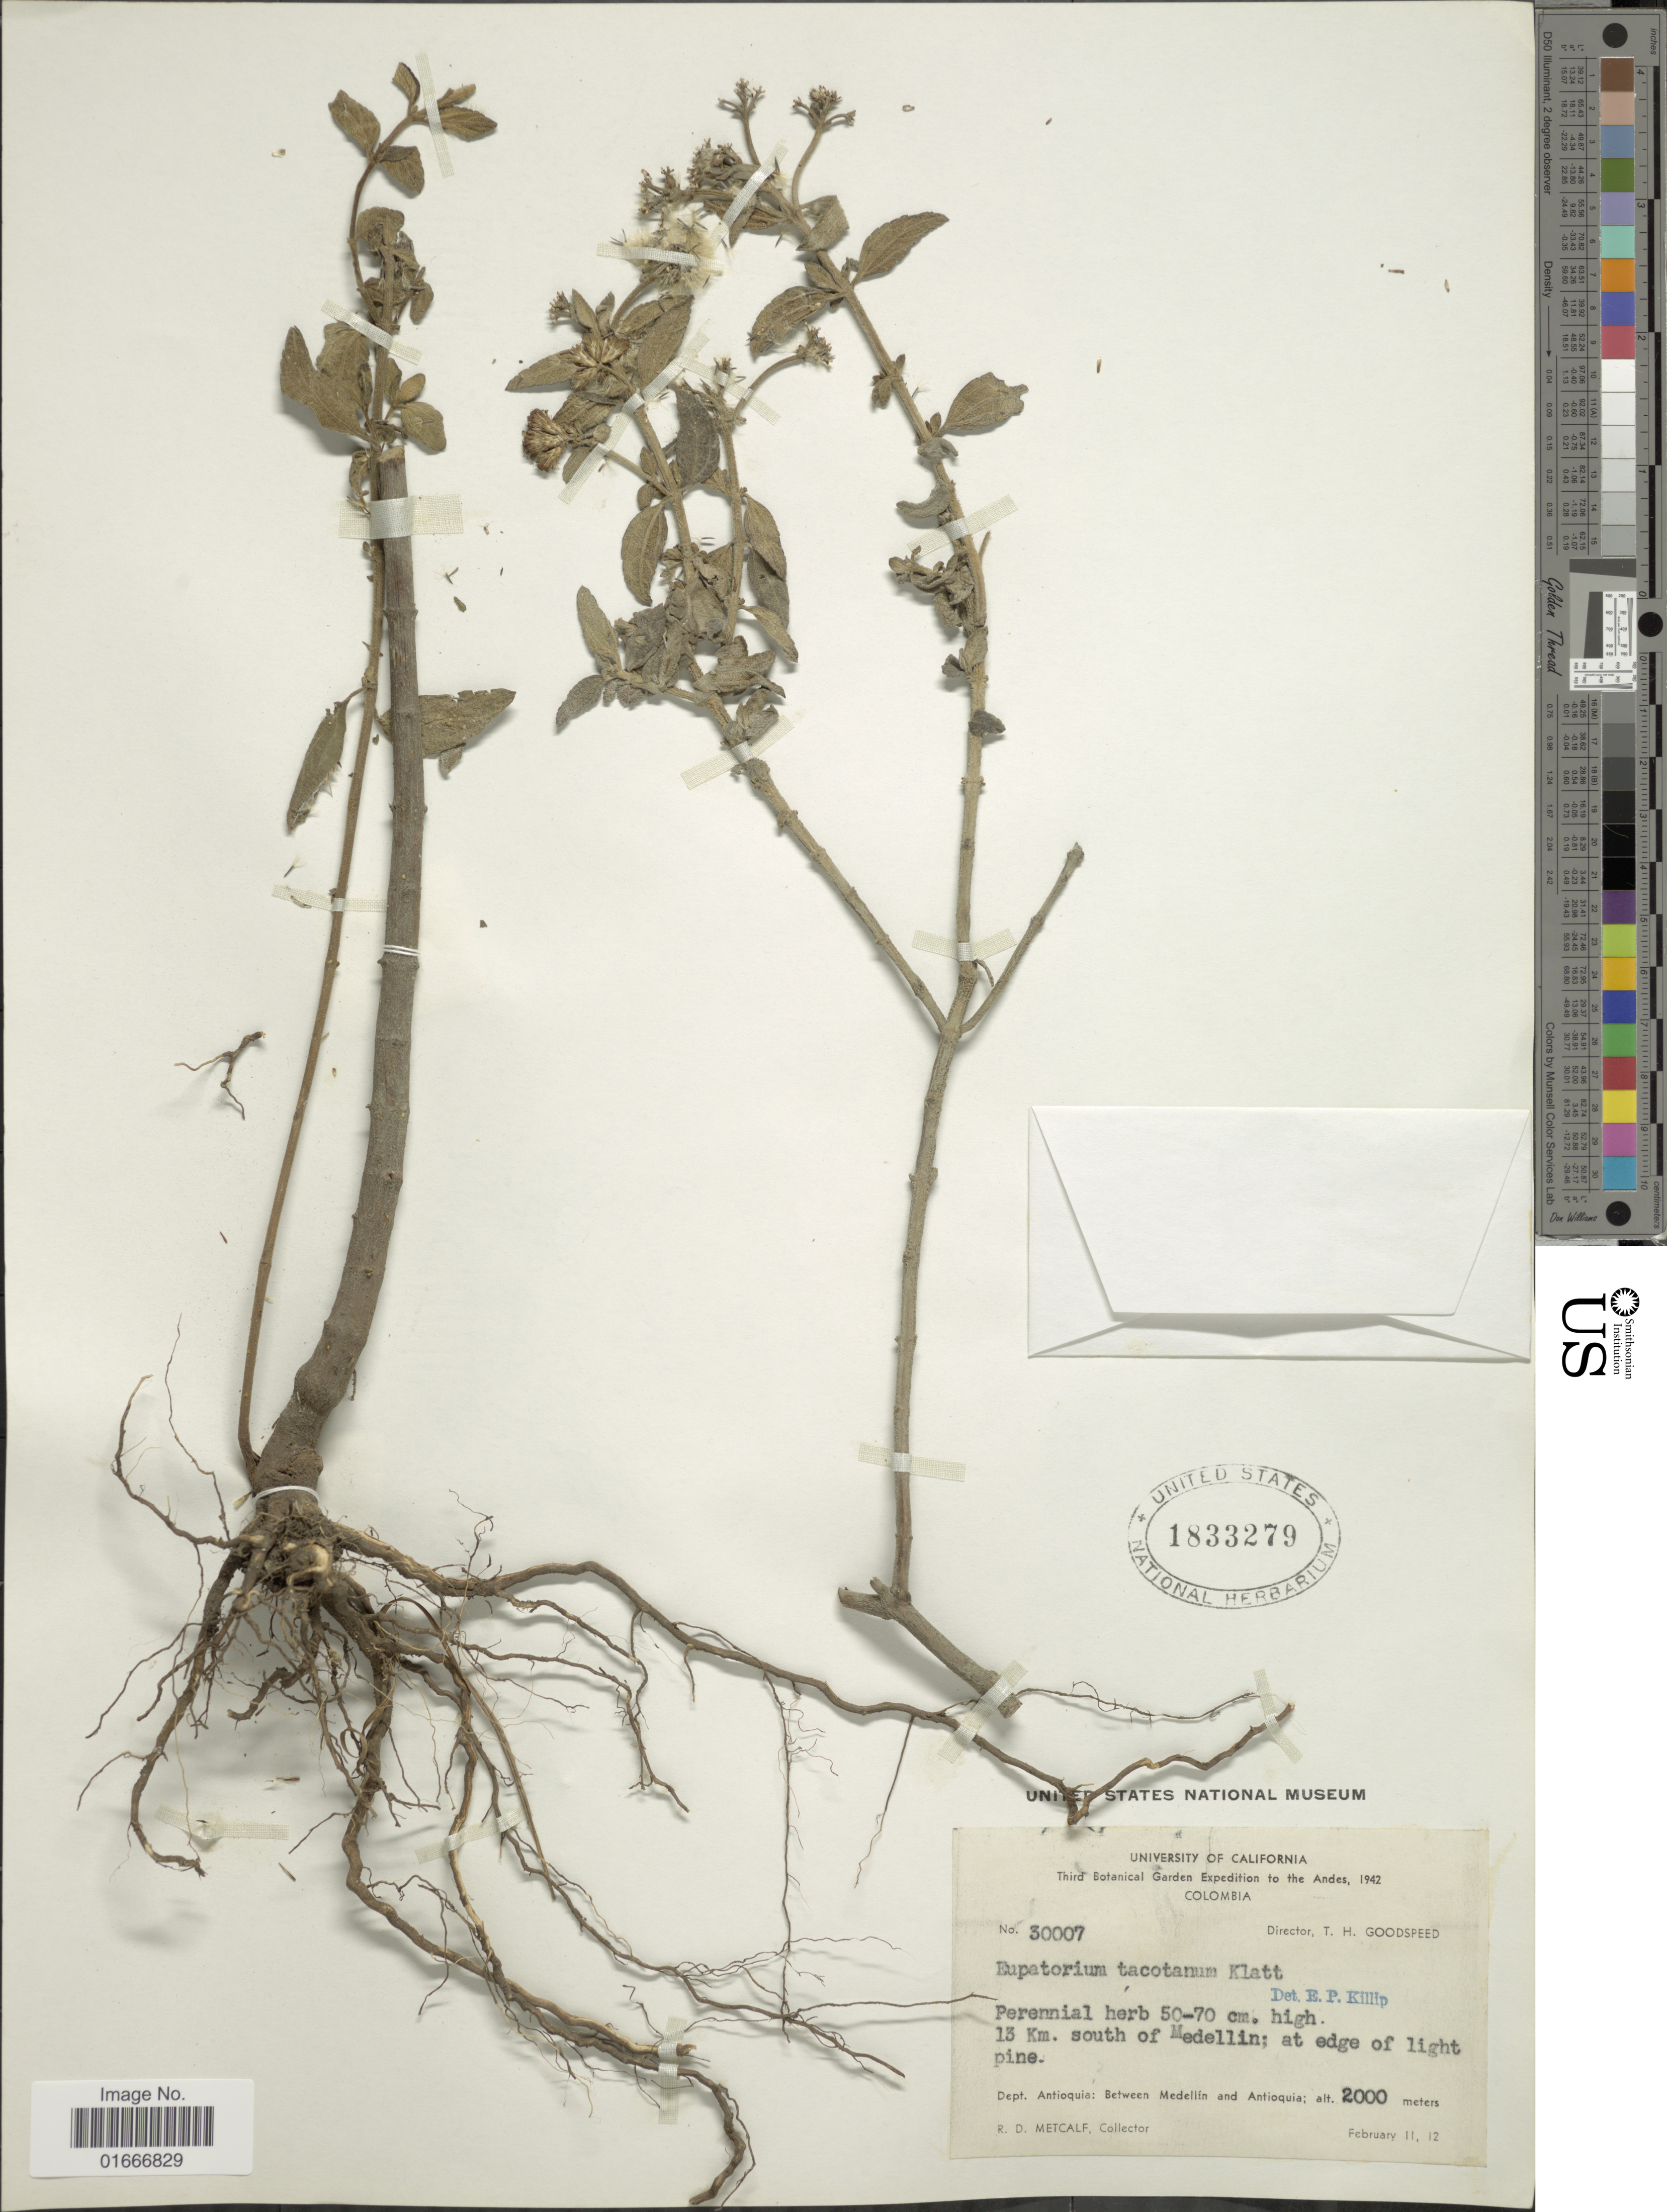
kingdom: Plantae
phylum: Tracheophyta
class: Magnoliopsida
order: Asterales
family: Asteraceae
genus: Chromolaena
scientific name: Chromolaena tacotana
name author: (Klatt) R.M. King & H. Rob.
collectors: R. D. Metcalf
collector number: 30007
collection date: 1942-02-11/1942-02-12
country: Colombia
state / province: Antioquia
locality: Colombia. Dept. Antioquia: Between Medellin and Antioquia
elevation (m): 2000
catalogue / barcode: US 1833279